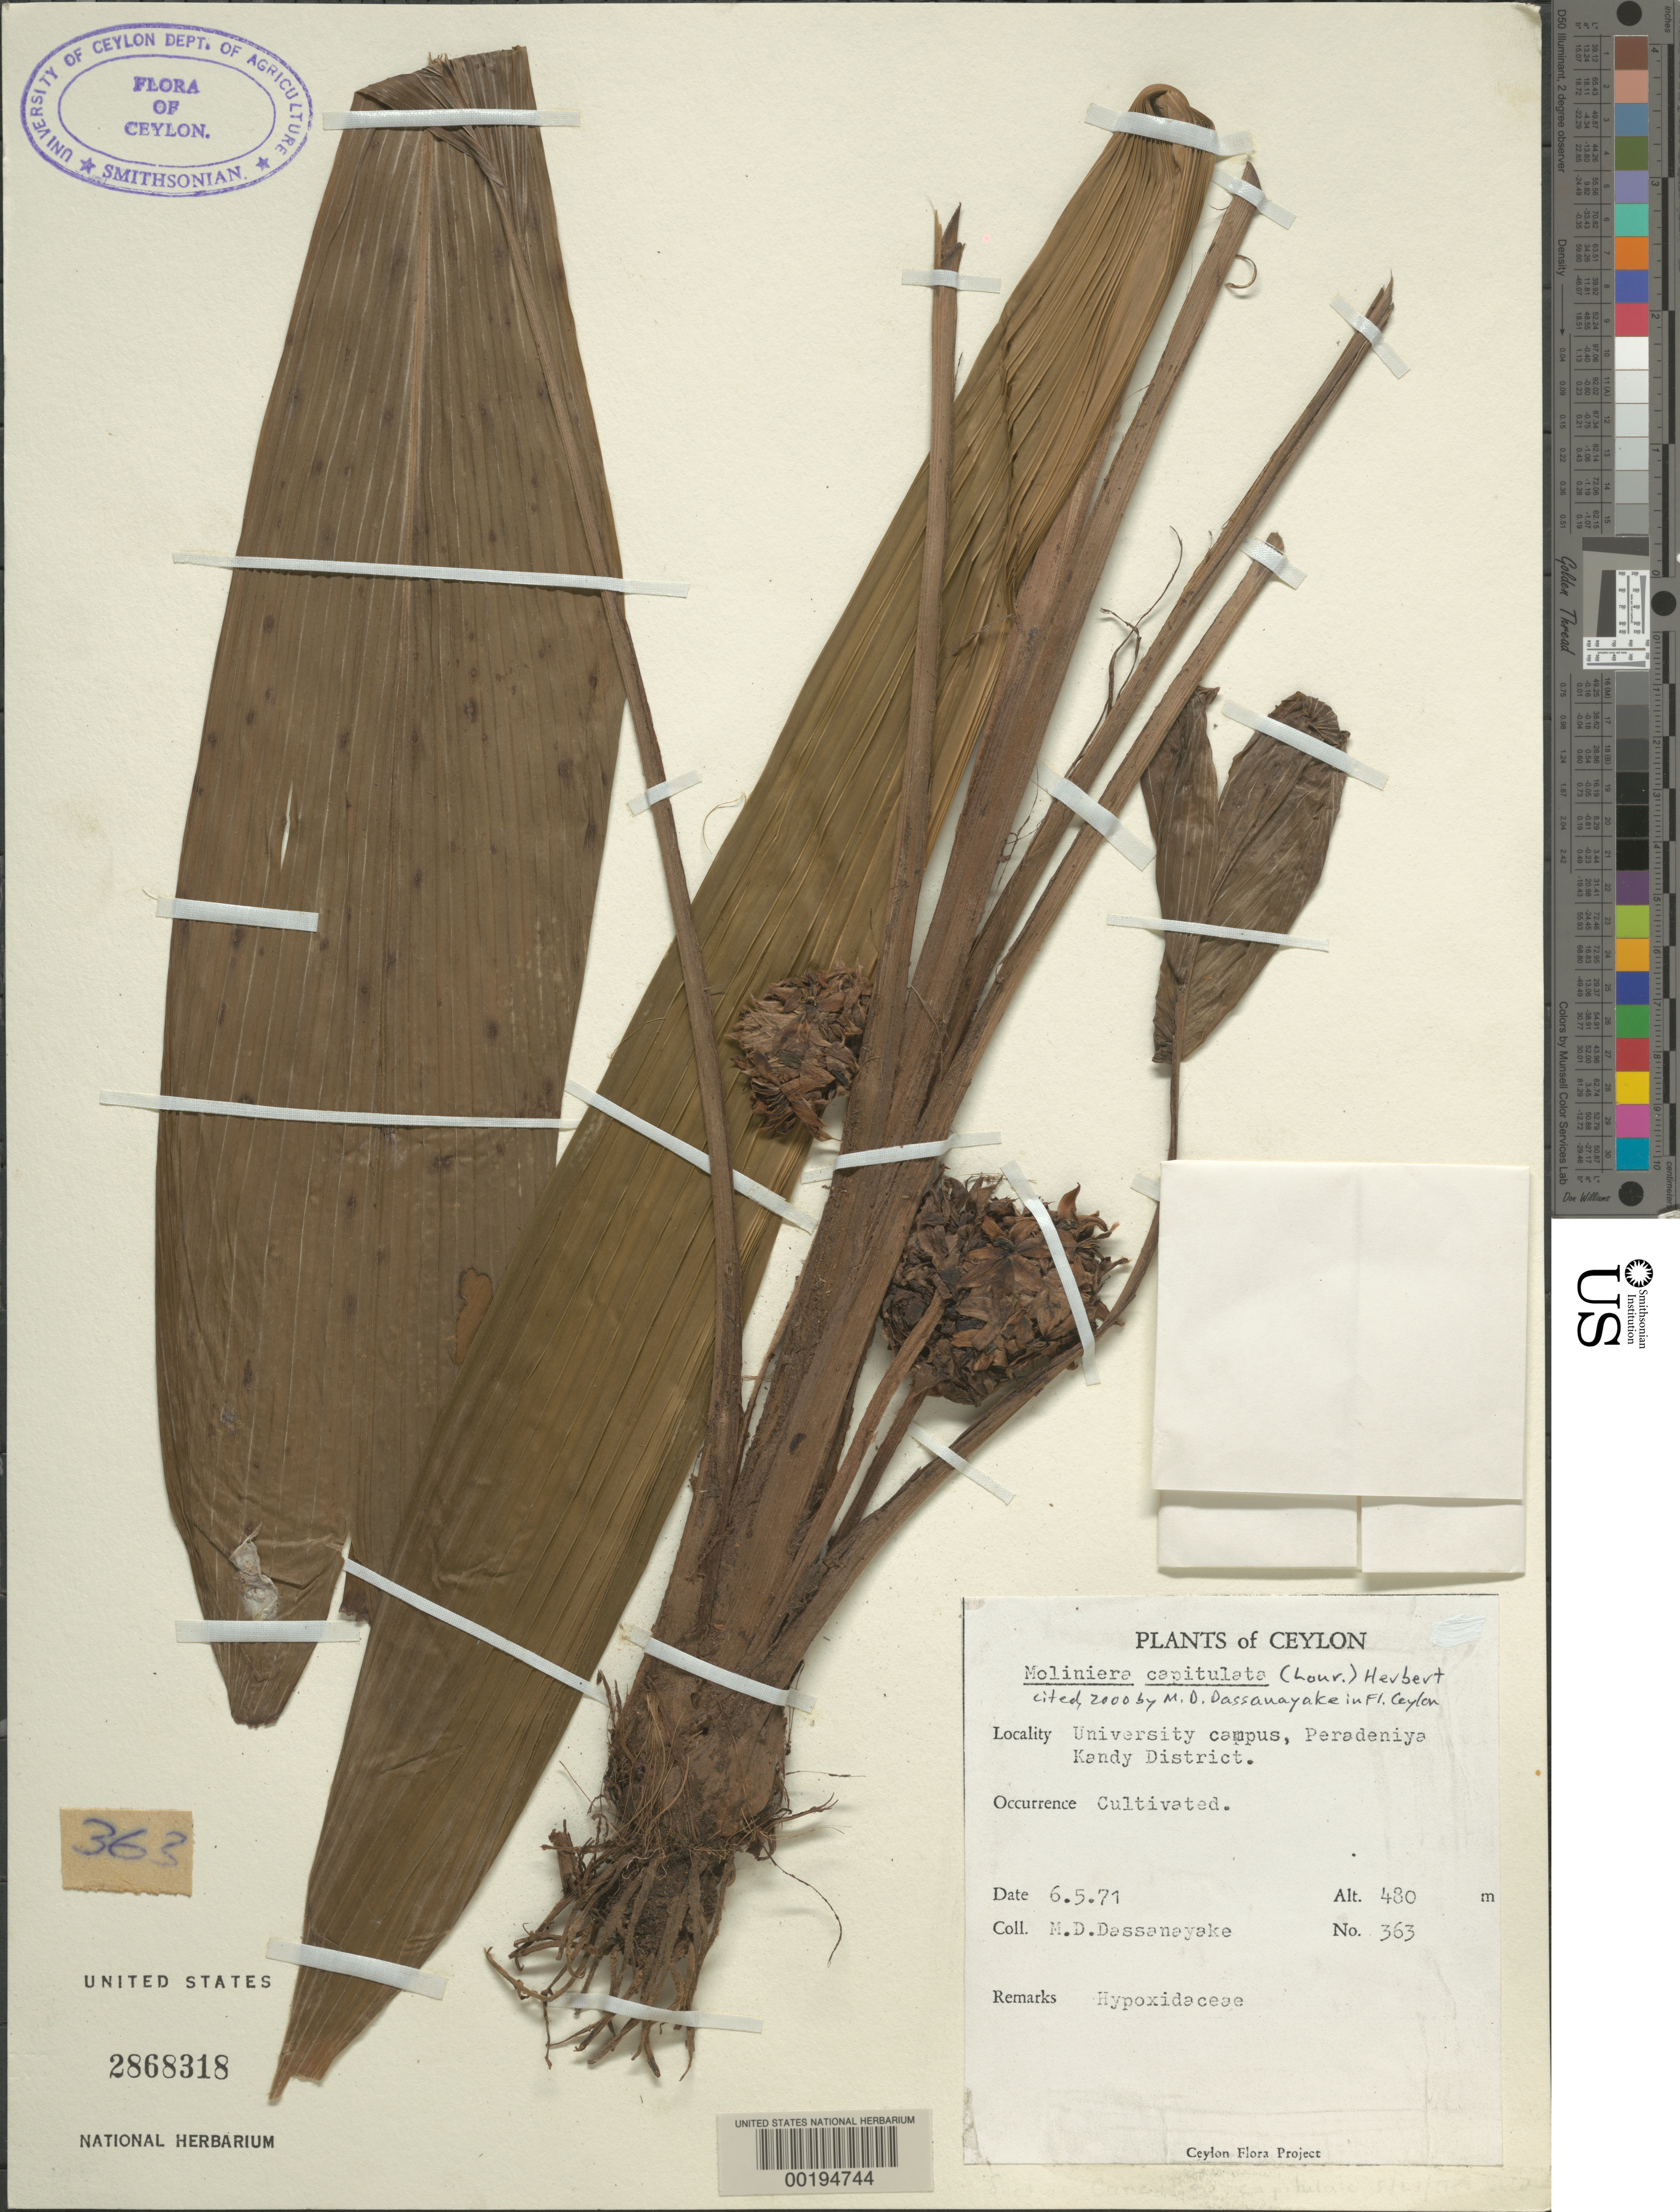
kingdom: Plantae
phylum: Tracheophyta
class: Liliopsida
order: Asparagales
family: Hypoxidaceae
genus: Curculigo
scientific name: Curculigo capitulata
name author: (Lour.) Kuntze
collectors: M. Dassanayake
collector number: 363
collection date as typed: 06 May 1971 or 05 Jun 1971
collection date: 1971-05-06 or 1971-06-05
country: Sri Lanka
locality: University campus, peradeniya kandy district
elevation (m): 480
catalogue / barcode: US 2868318